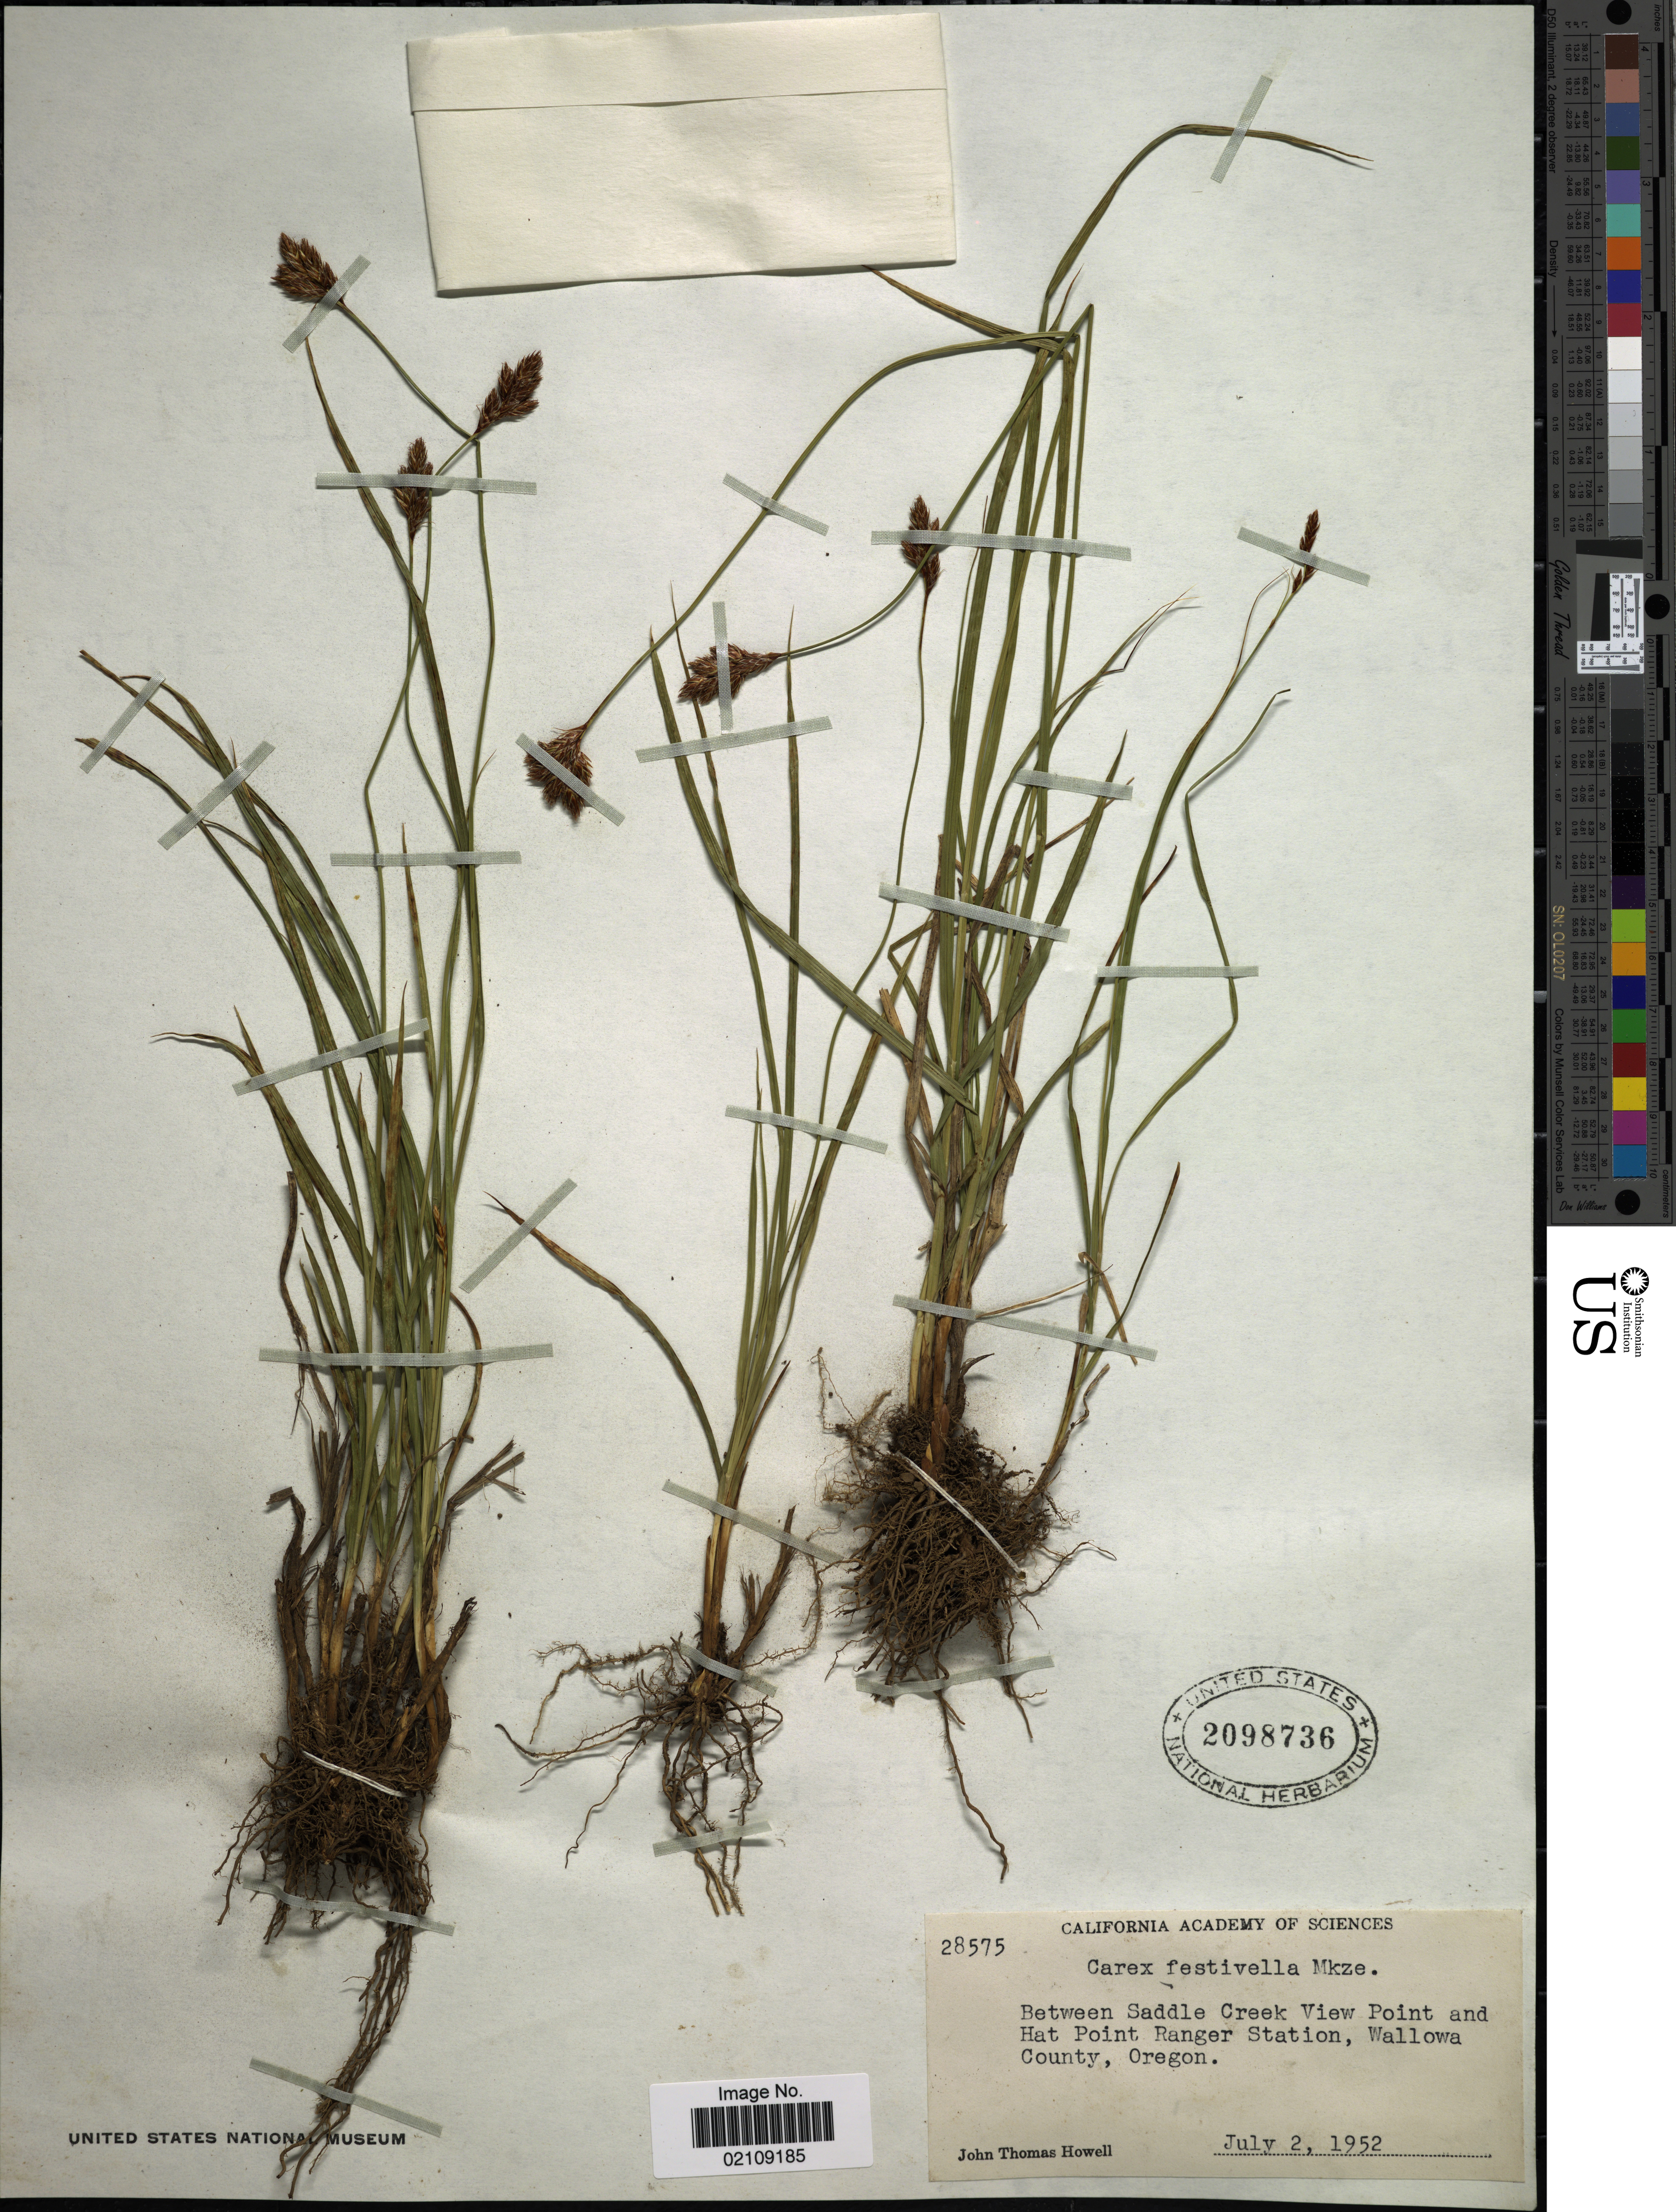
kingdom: Plantae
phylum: Tracheophyta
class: Liliopsida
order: Poales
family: Cyperaceae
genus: Carex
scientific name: Carex microptera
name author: Mack.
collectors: J. T. Howell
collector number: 28575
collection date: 1952-07-02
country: United States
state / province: Oregon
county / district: Wallowa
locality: Between Saddle Creek View Point and Hat Point Ranger Station, Wallowa County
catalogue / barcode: US 2098736